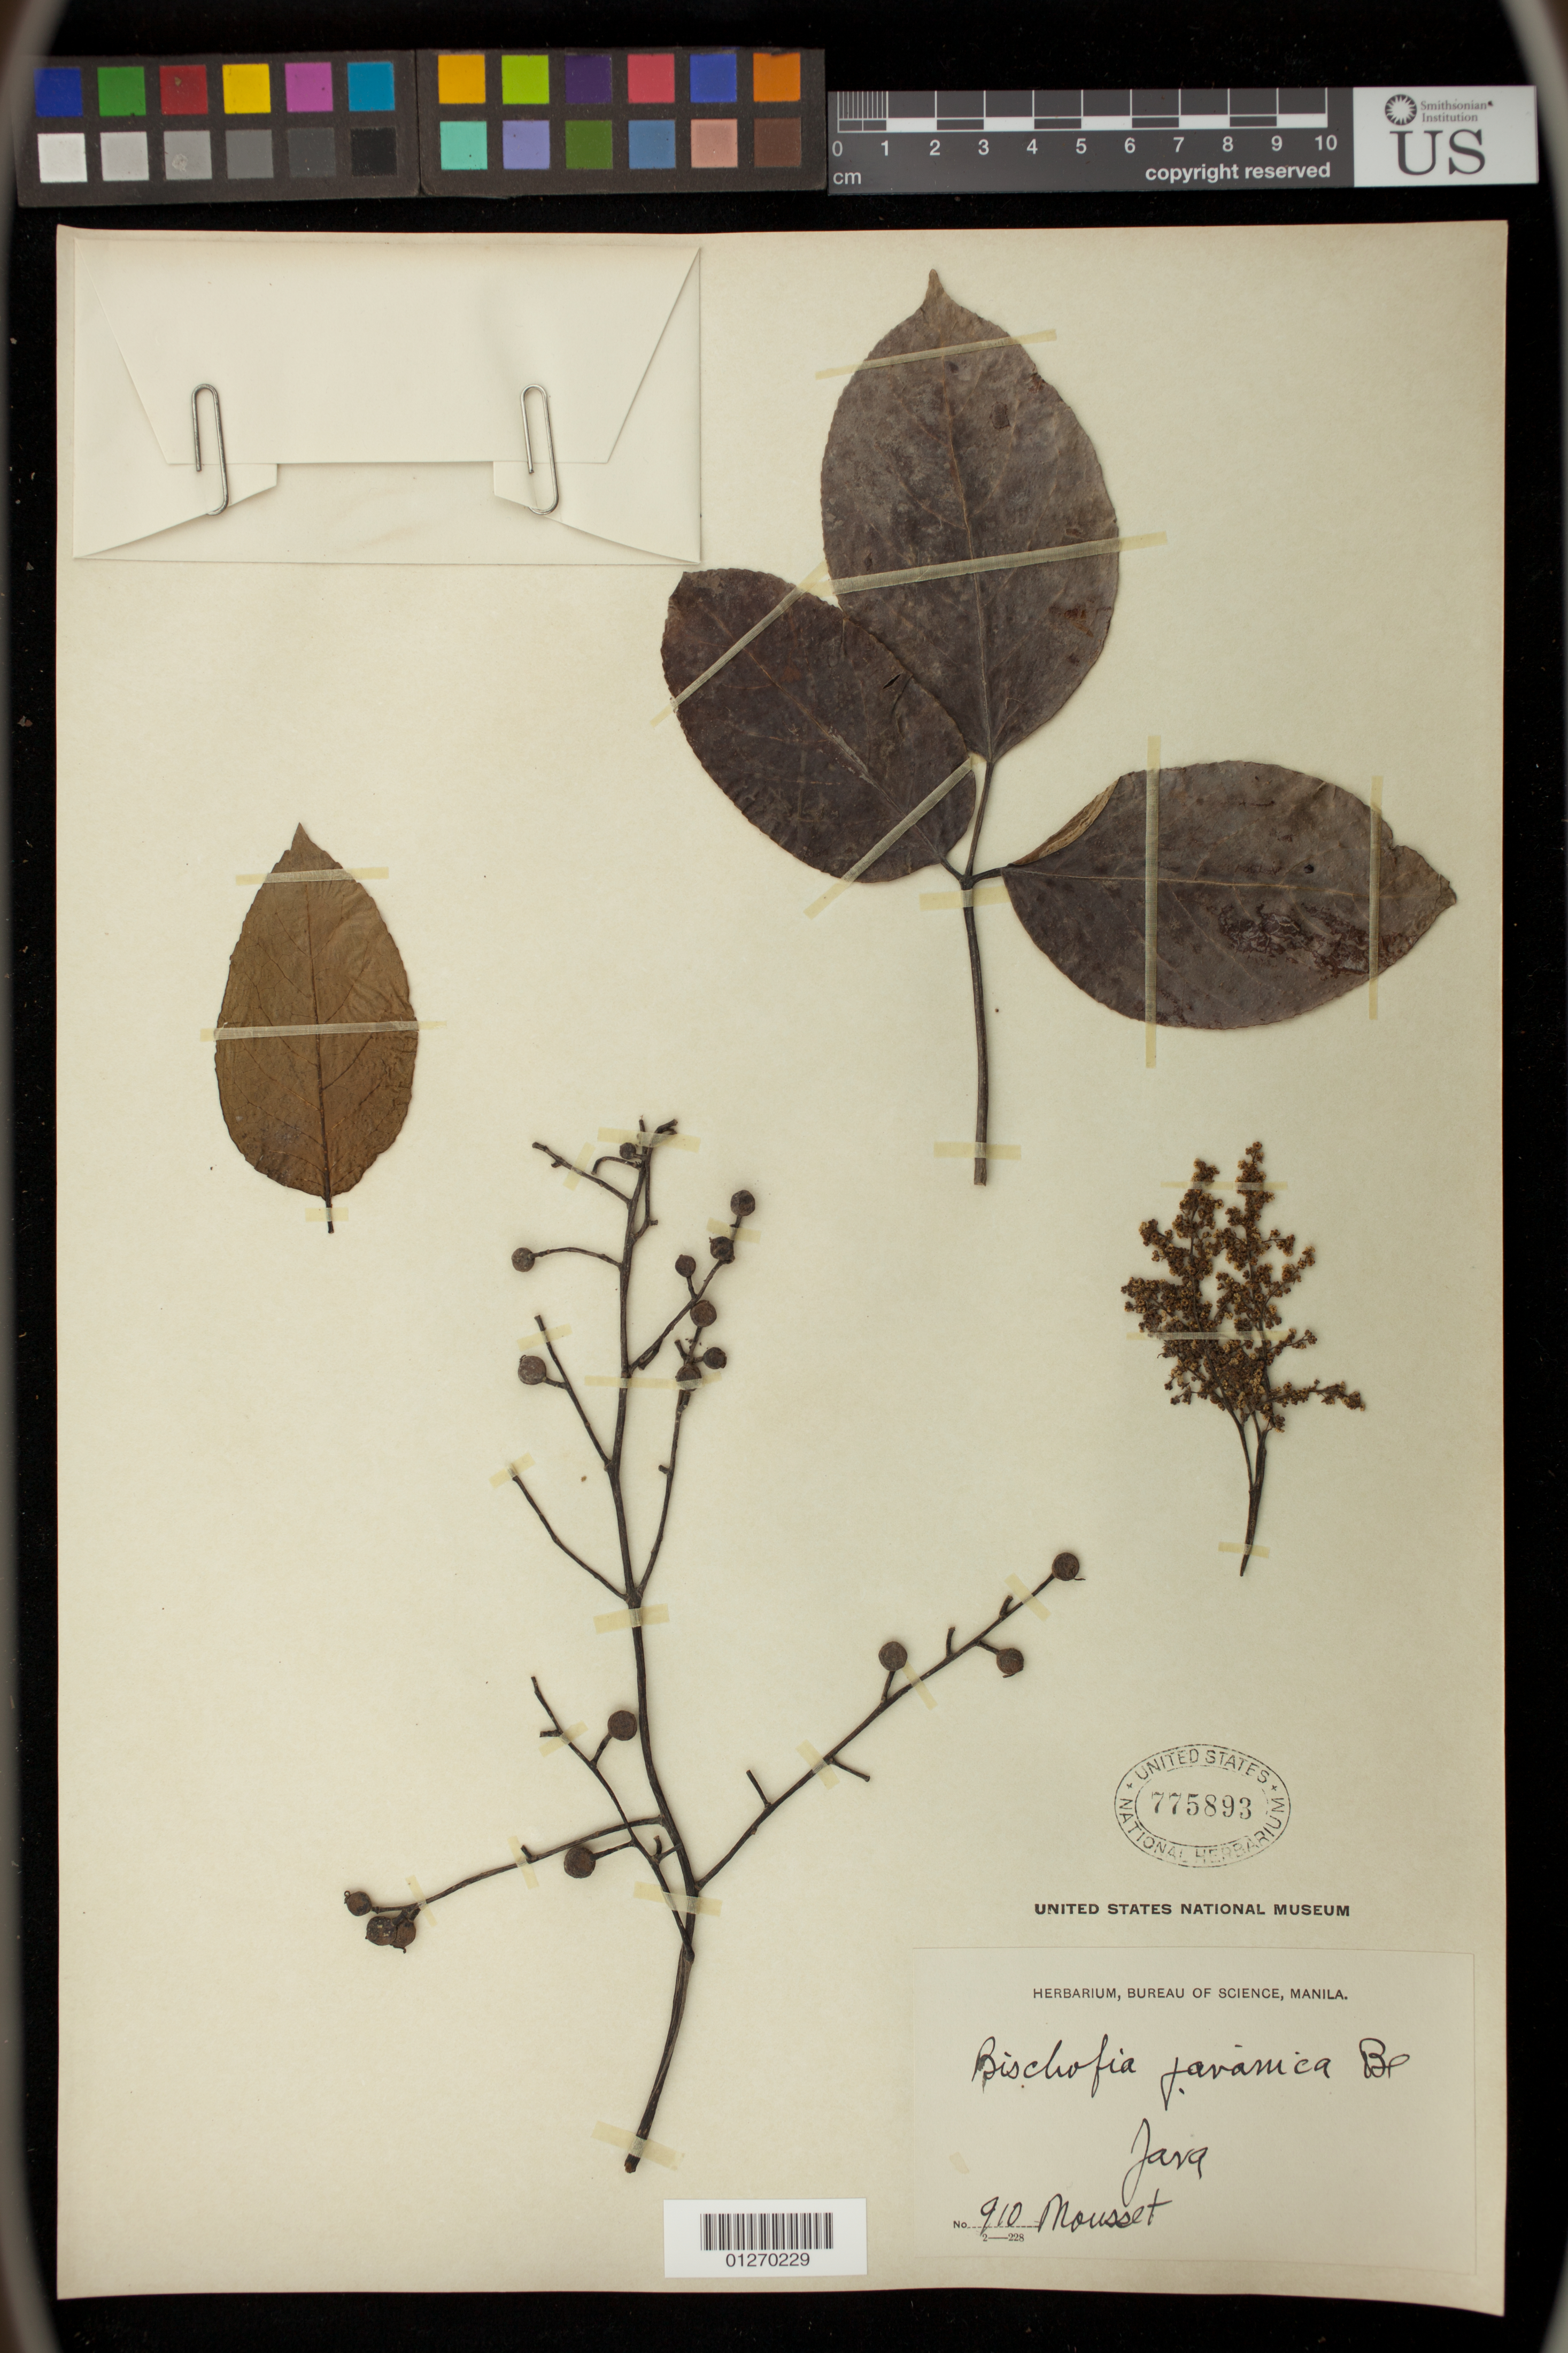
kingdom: Plantae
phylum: Tracheophyta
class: Magnoliopsida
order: Malpighiales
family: Phyllanthaceae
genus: Bischofia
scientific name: Bischofia javanica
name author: Blume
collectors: Mousset, --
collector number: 910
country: Philippines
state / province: Calabarzon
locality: Java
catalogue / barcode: US 775893